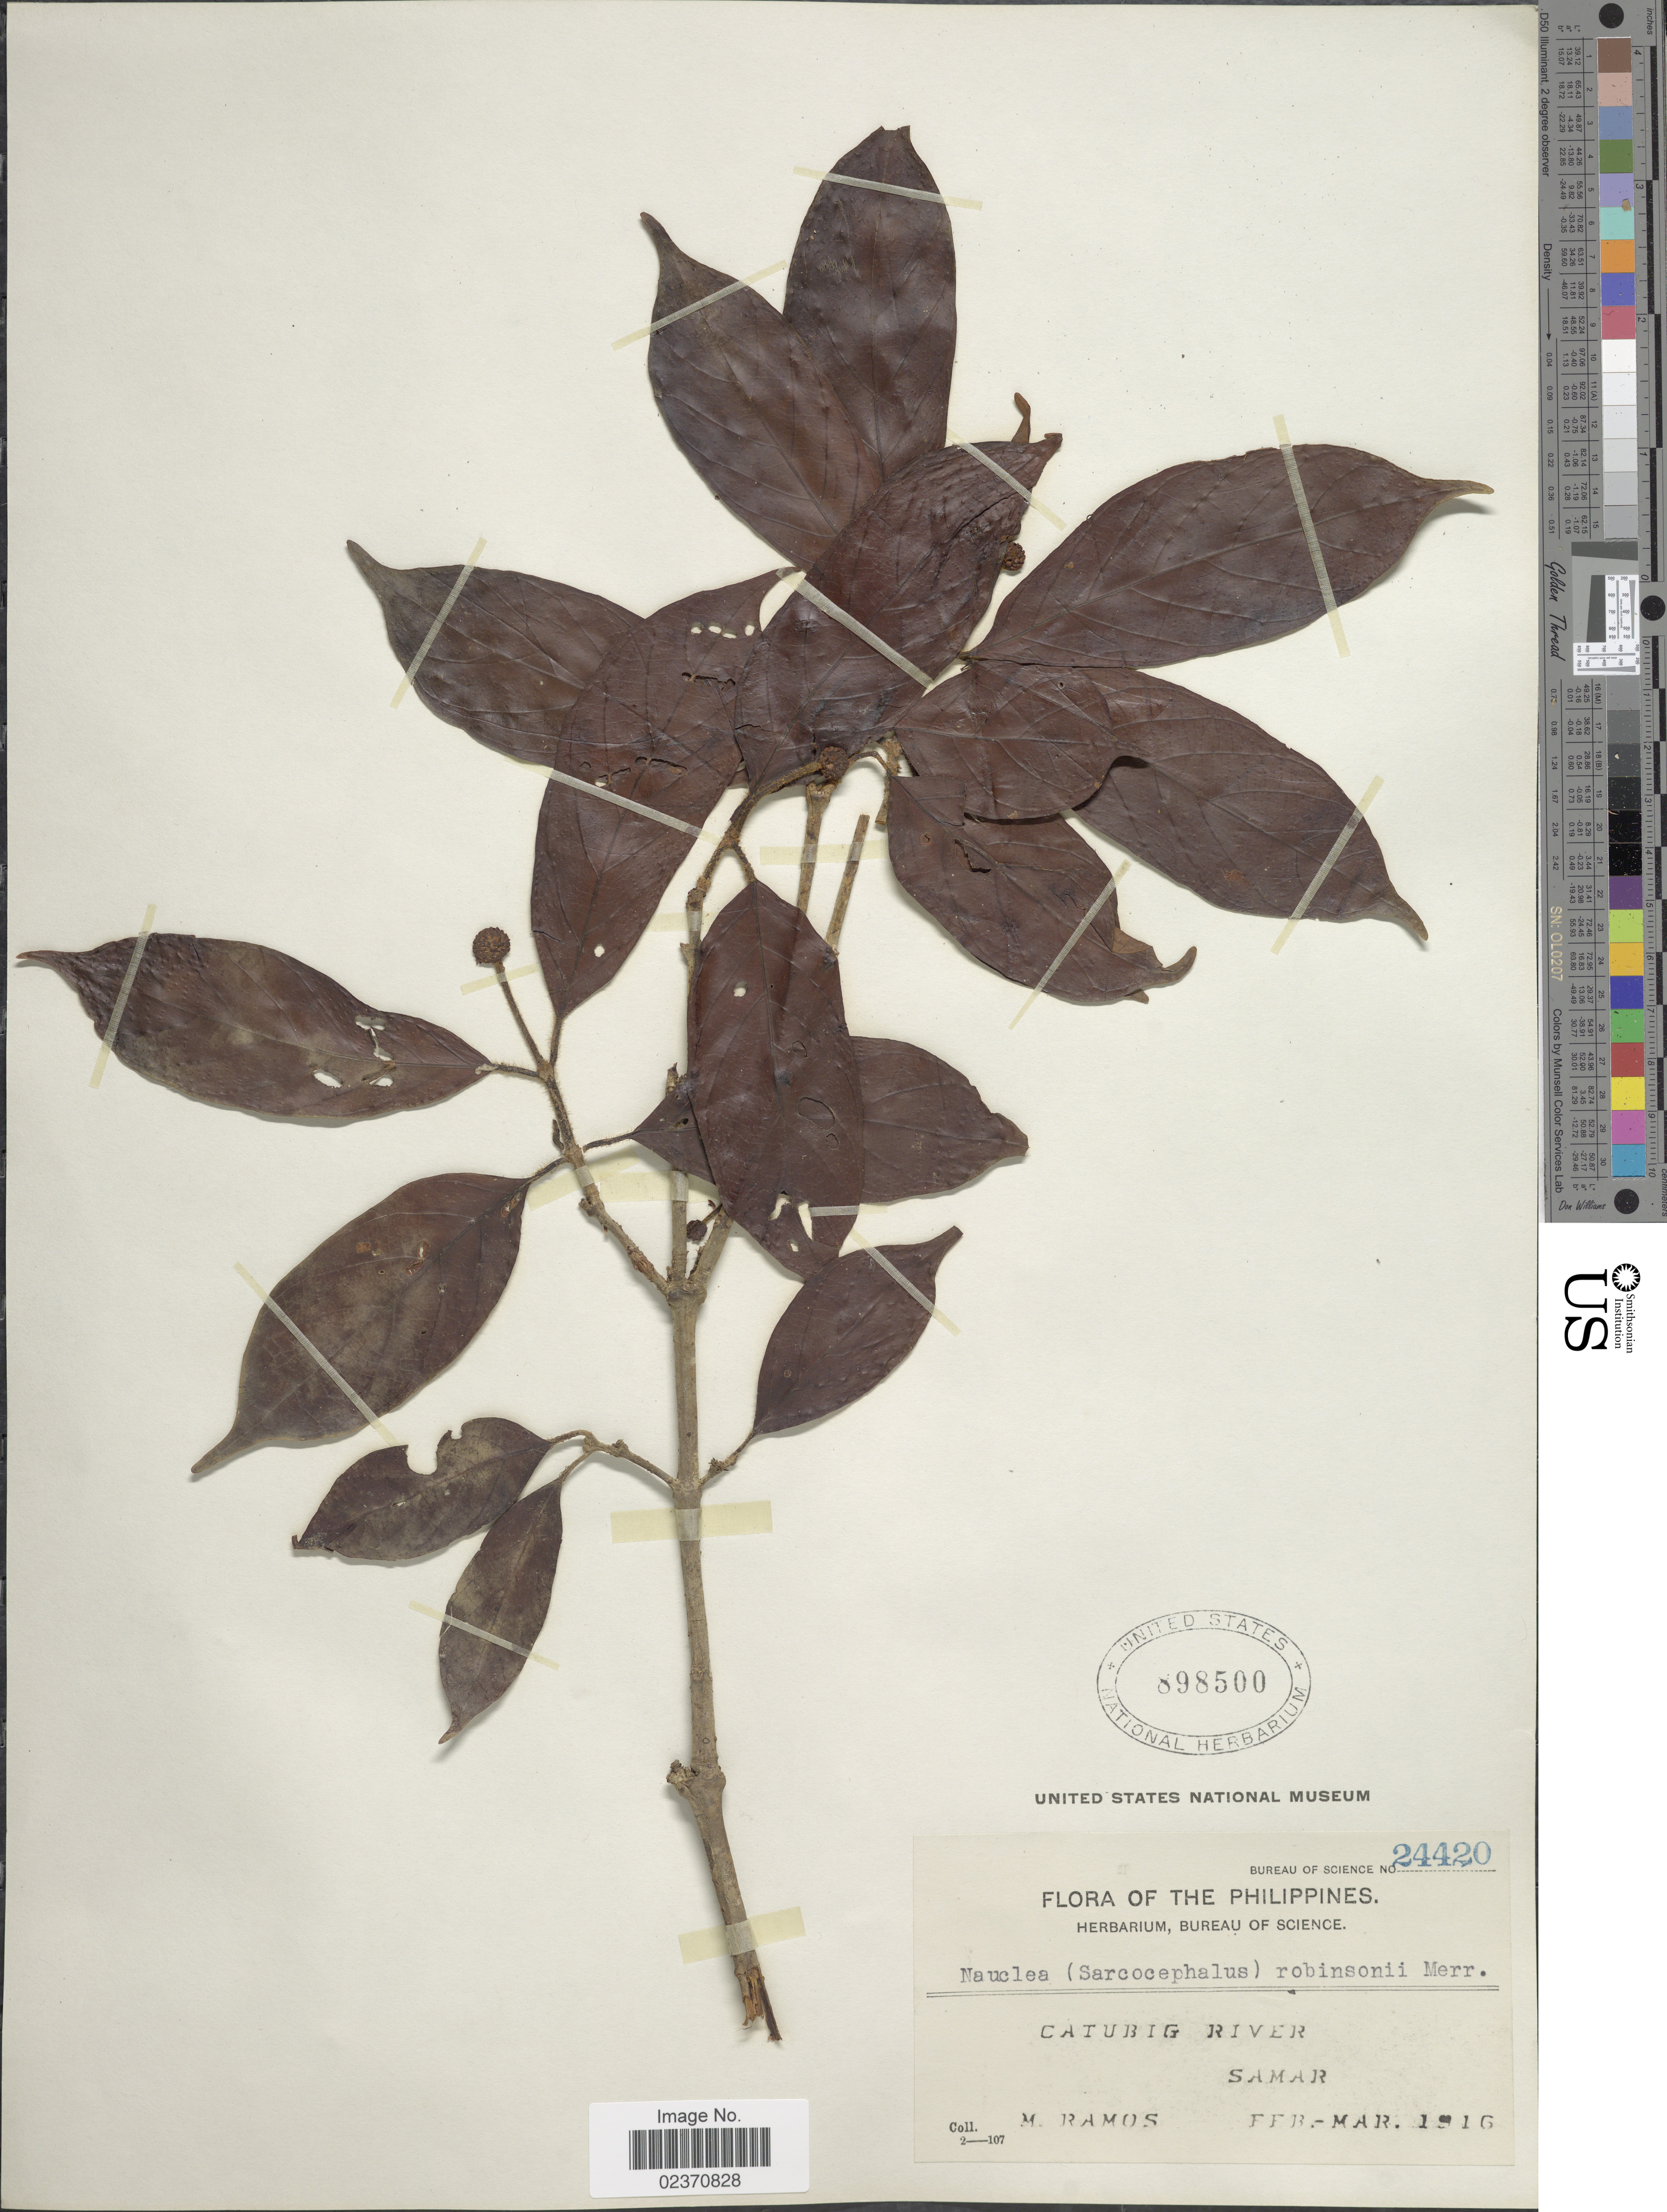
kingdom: Plantae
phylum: Tracheophyta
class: Magnoliopsida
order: Gentianales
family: Rubiaceae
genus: Nauclea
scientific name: Nauclea robinsonii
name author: Merr.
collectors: M. Ramos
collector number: Bureau of Science 24420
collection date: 1916-02/1916-03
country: Philippines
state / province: Eastern Visayas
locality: Catubig River, Samar.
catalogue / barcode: US 898500